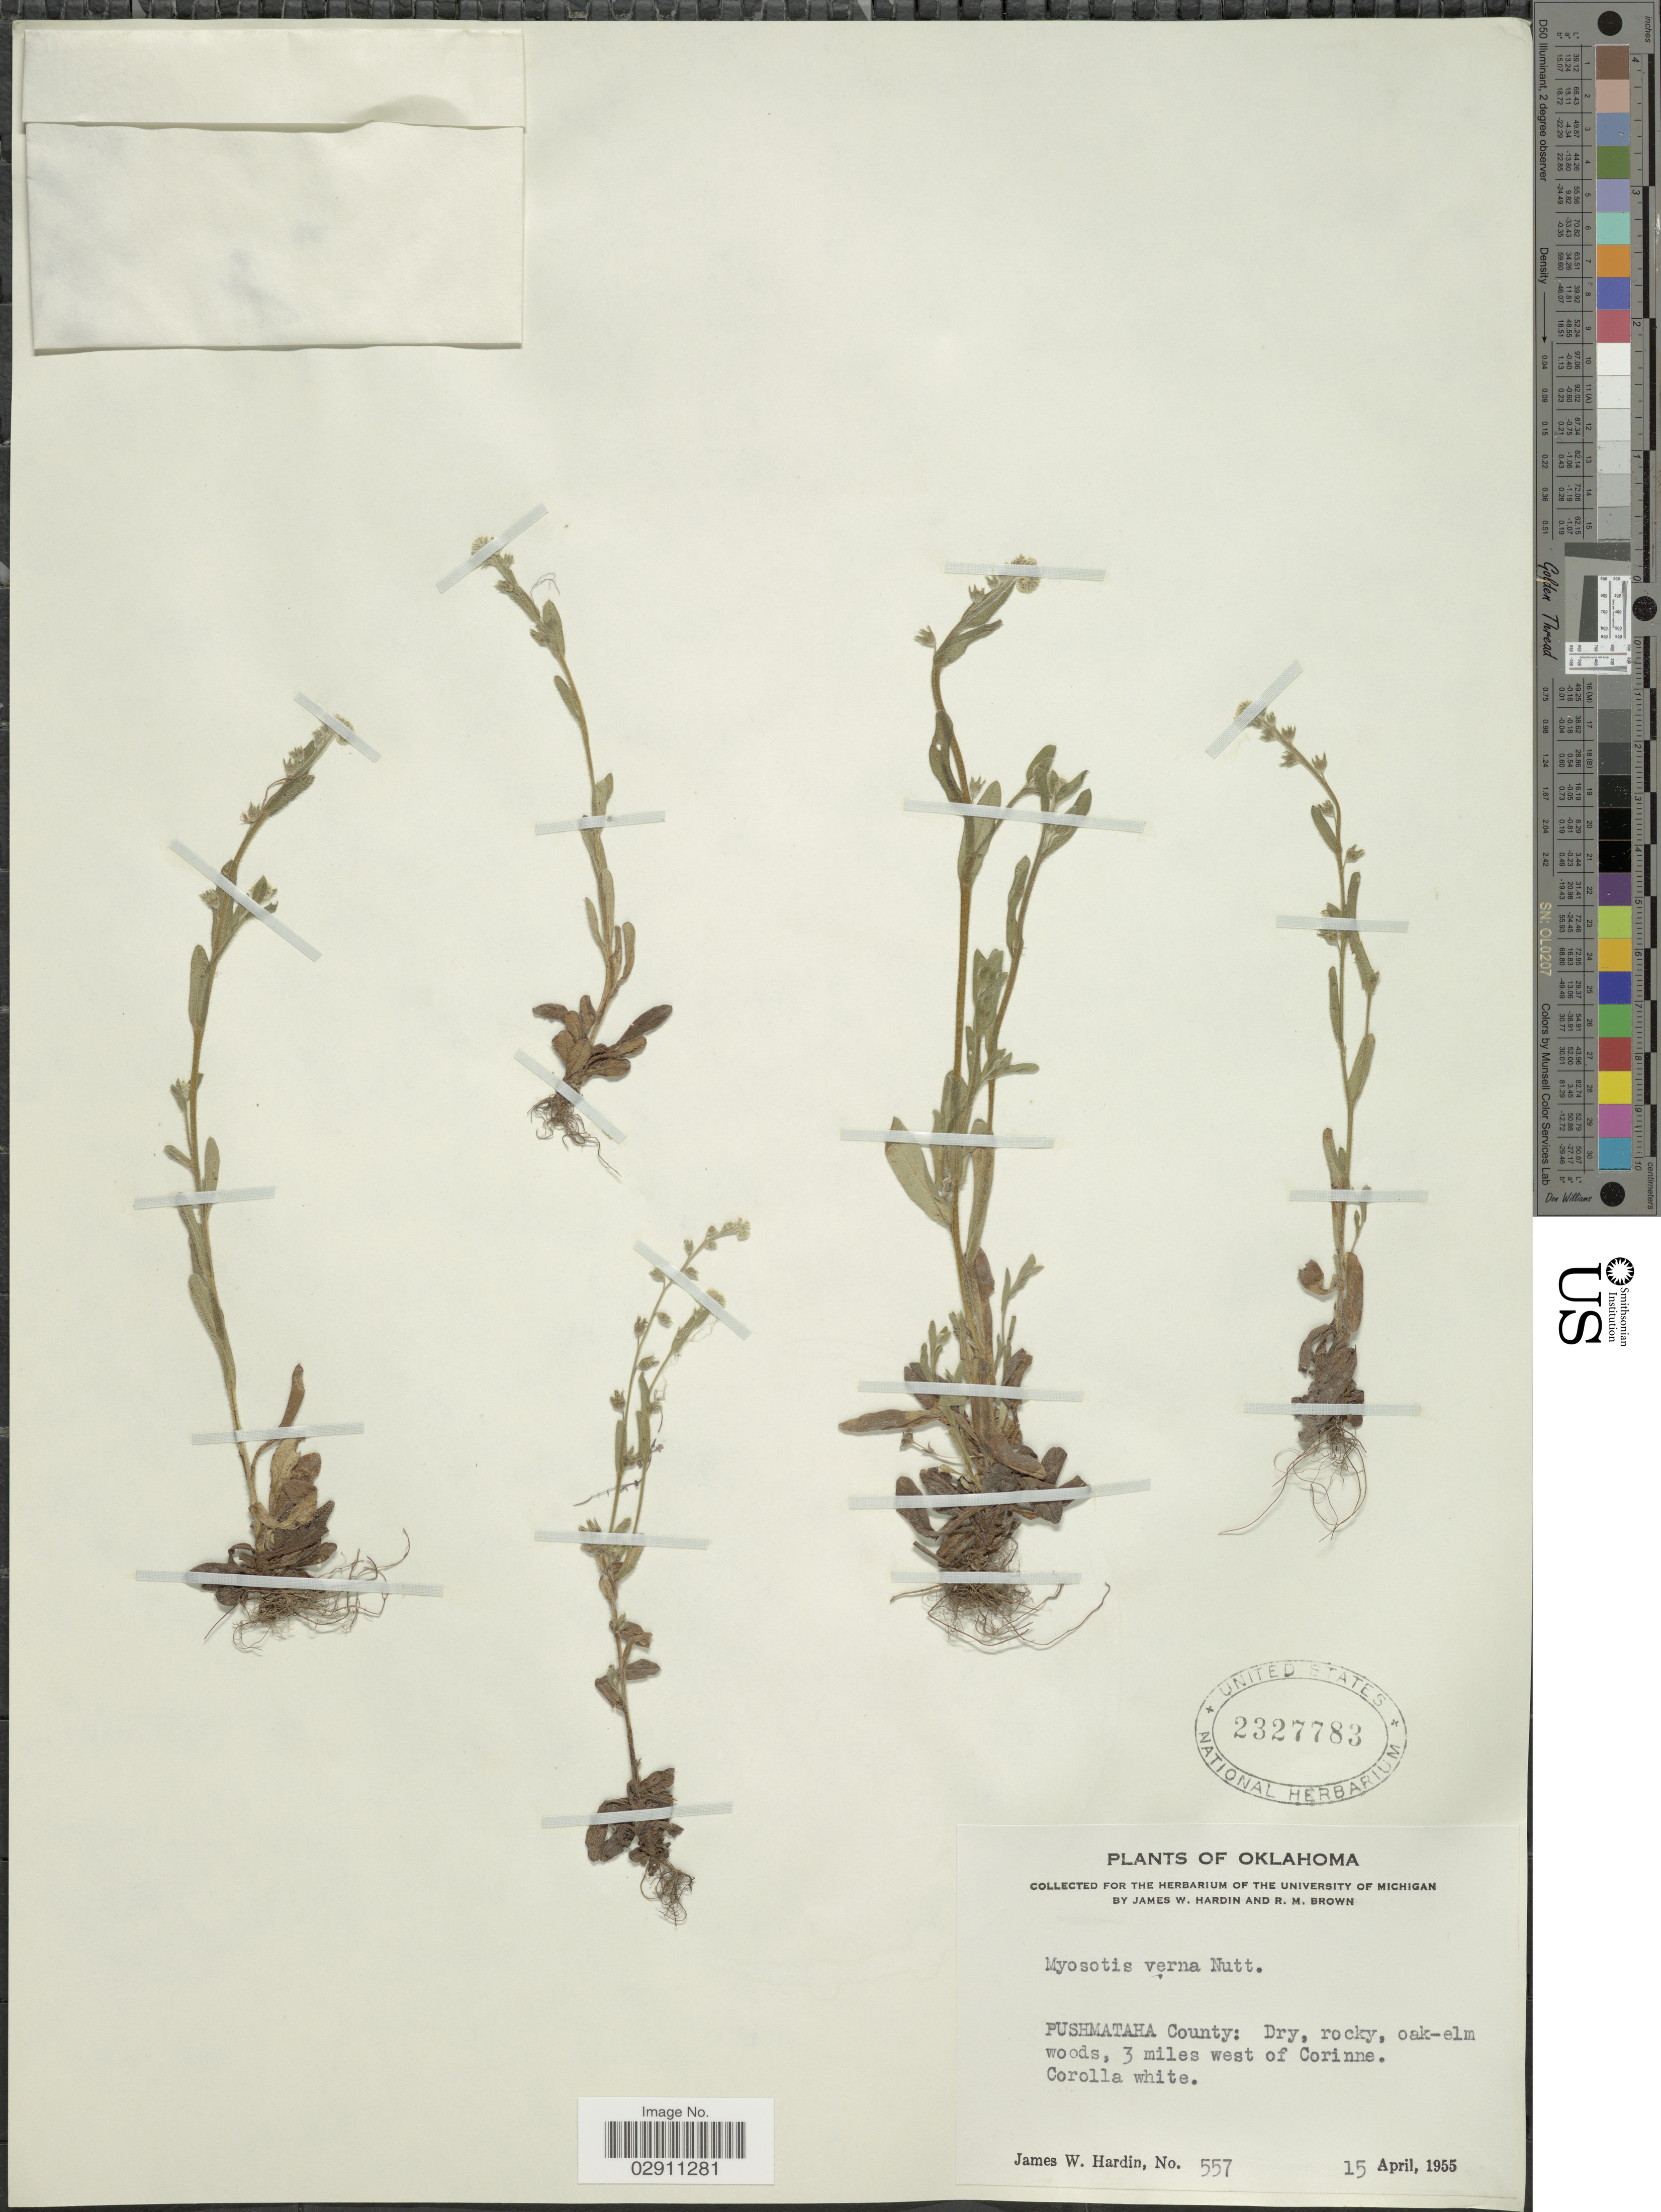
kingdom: Plantae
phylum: Tracheophyta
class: Magnoliopsida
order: Boraginales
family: Boraginaceae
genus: Myosotis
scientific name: Myosotis verna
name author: Nutt.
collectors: J. W. Hardin & R. Brown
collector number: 557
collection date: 1955-04-15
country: United States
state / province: Oklahoma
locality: Pushmataha County: 3 miles west of Corinne.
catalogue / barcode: US 2327783